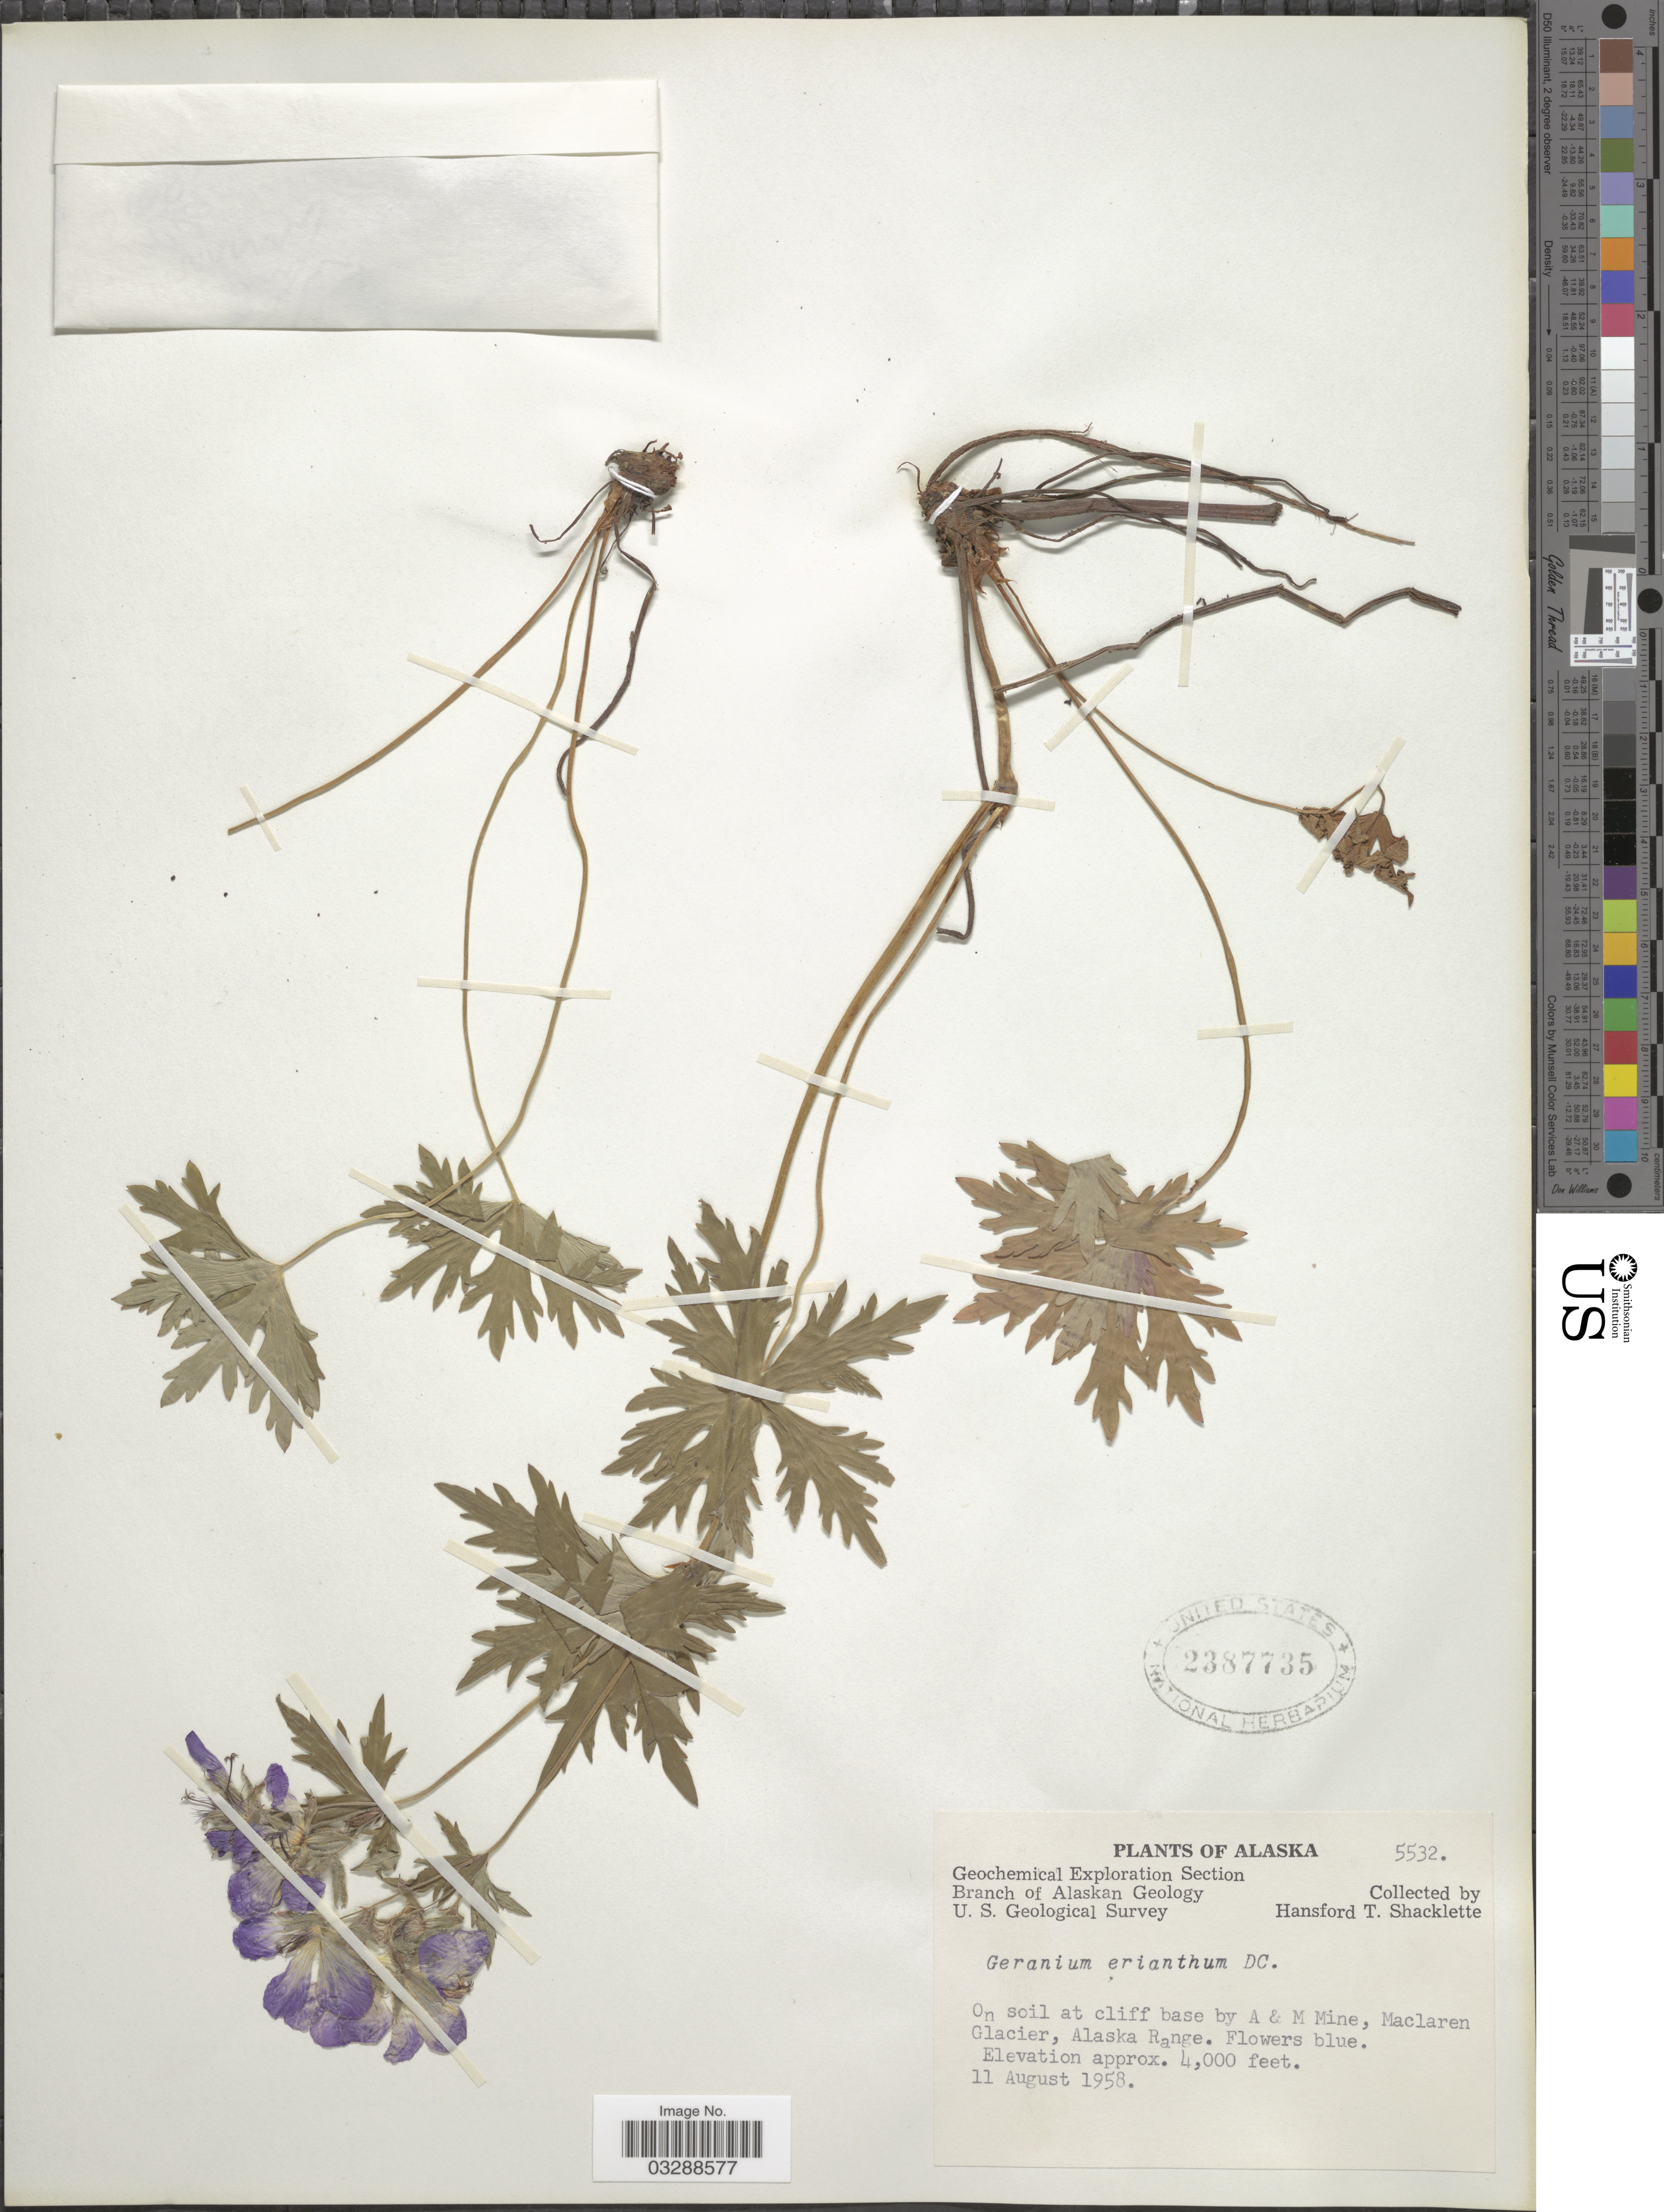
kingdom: Plantae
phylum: Tracheophyta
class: Magnoliopsida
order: Geraniales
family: Geraniaceae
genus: Geranium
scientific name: Geranium erianthum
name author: DC.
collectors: H. Shacklette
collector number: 5532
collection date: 1958-08-11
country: United States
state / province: Alaska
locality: On soil at cliff base by A & M Mine, Maclaren Glacier, Alaska Range.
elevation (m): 1219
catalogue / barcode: US 2387735